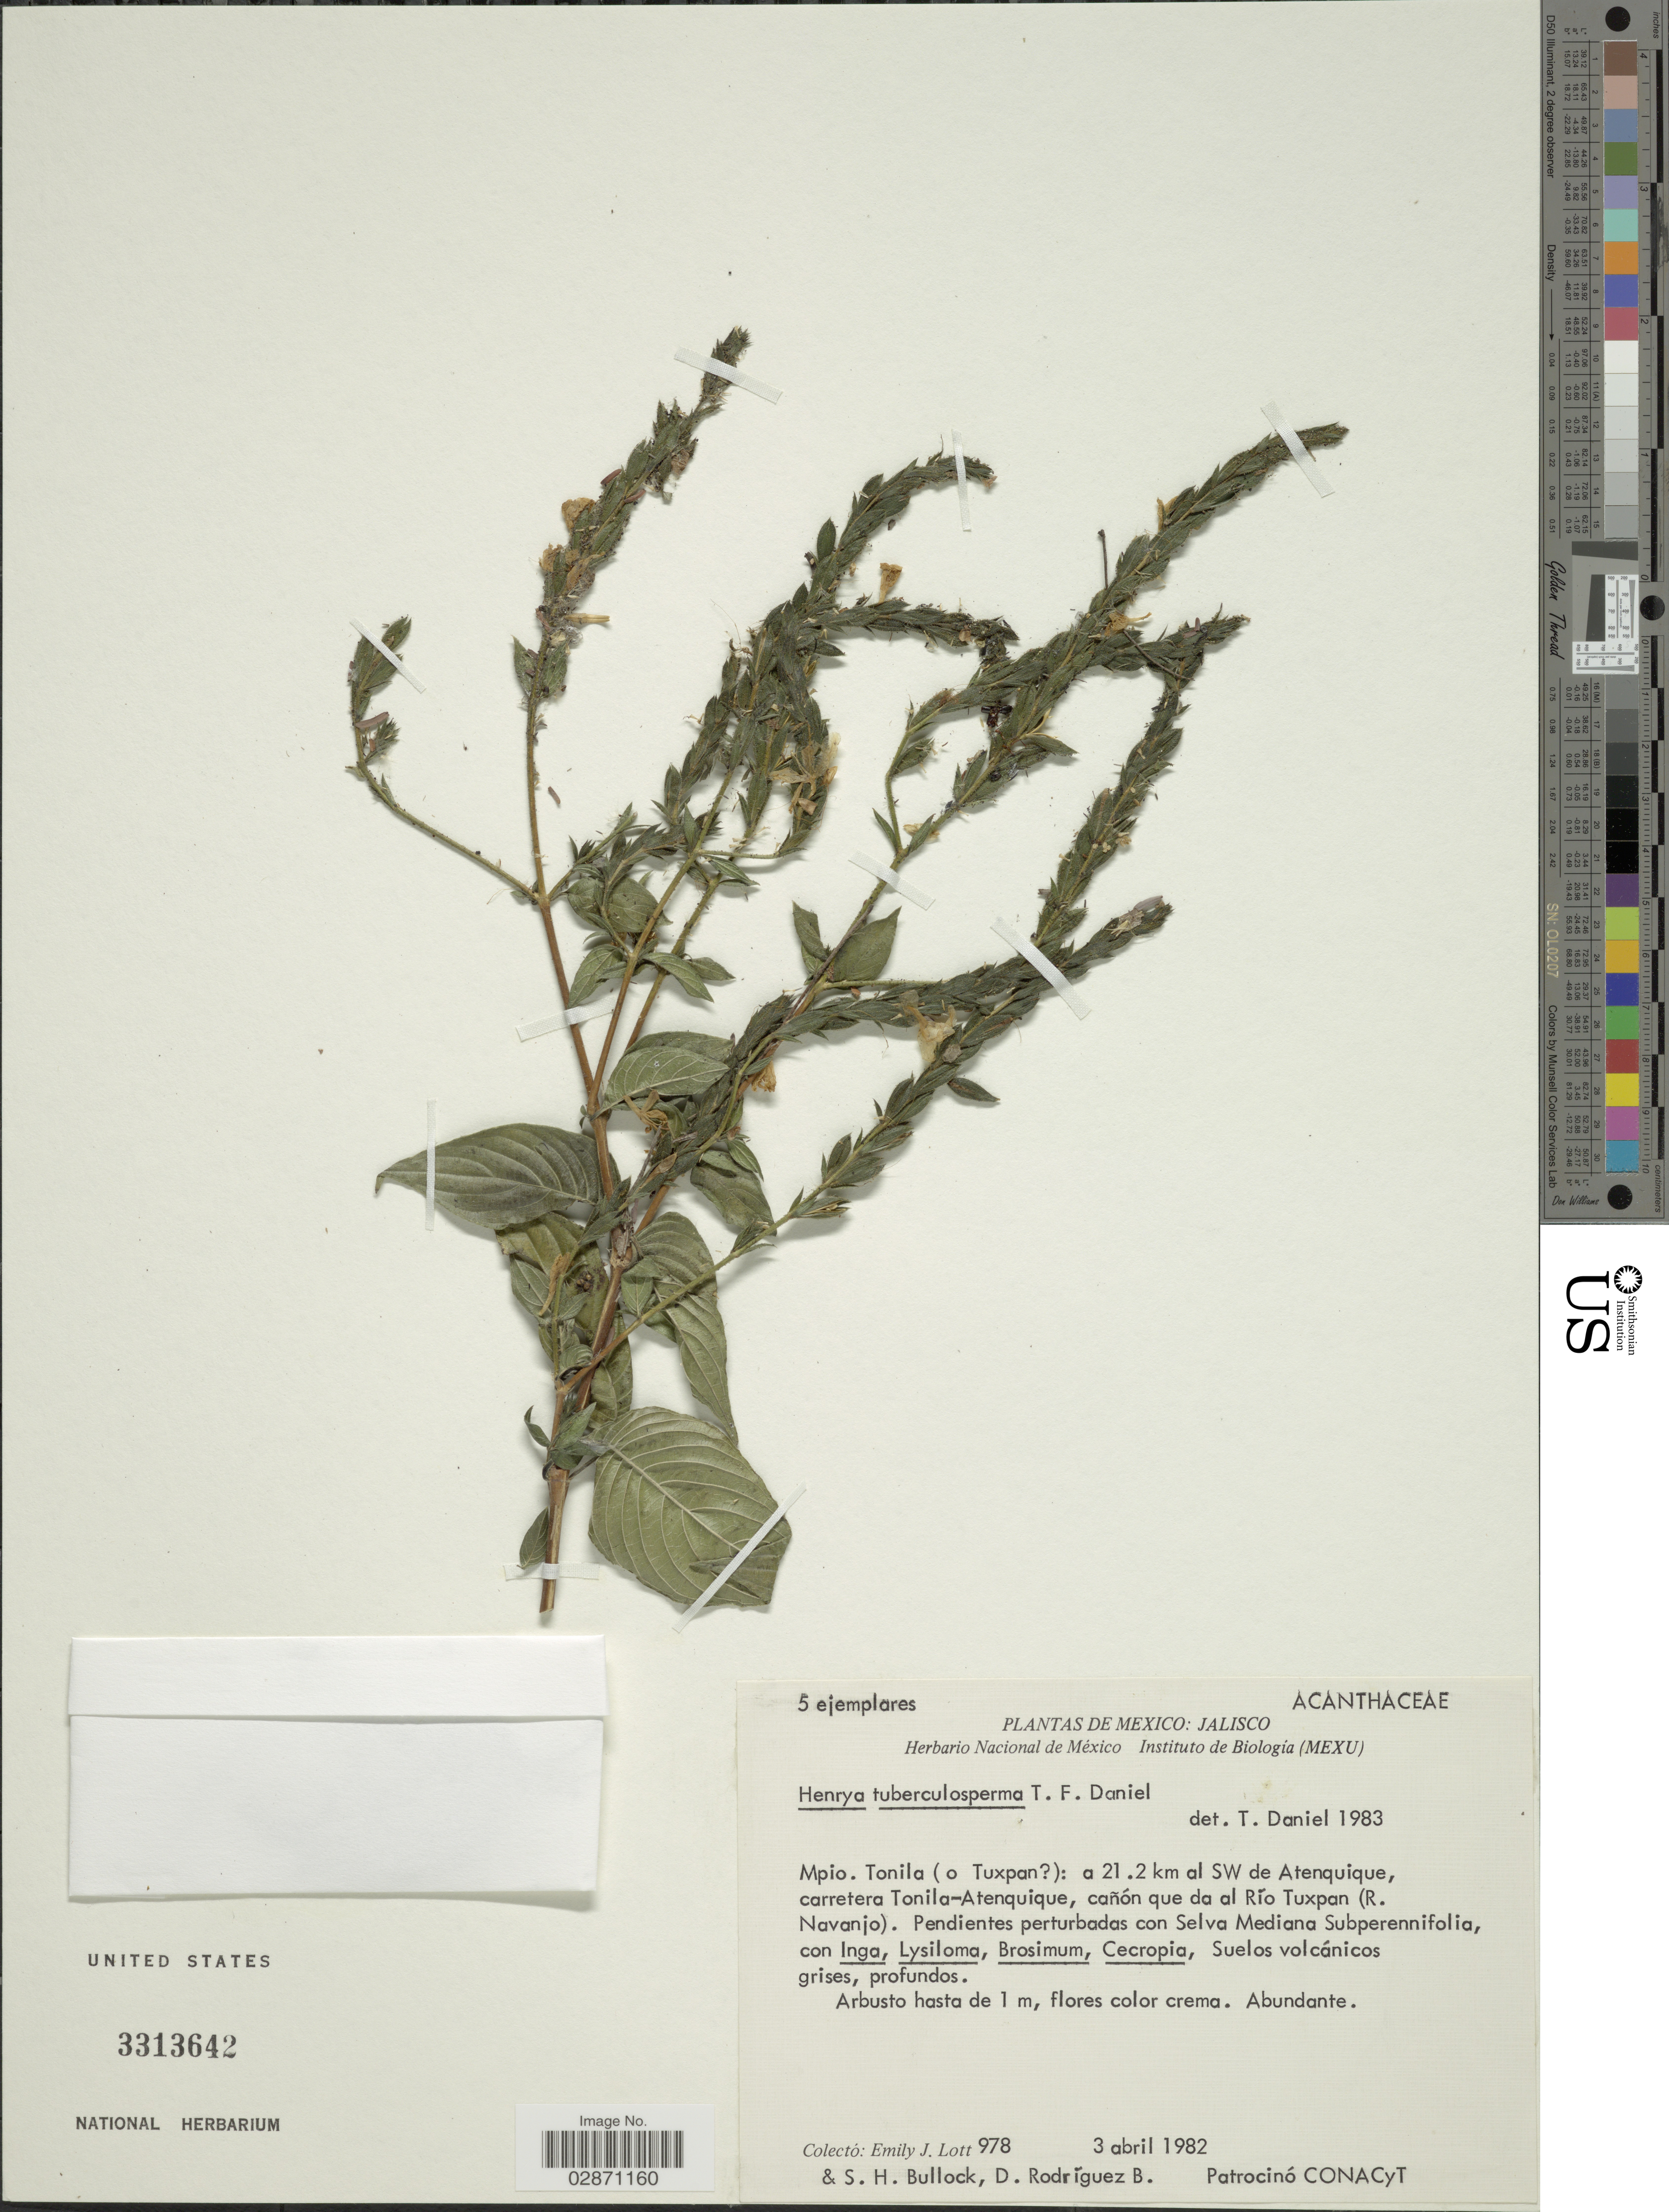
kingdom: Plantae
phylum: Tracheophyta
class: Magnoliopsida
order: Lamiales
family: Acanthaceae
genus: Henrya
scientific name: Henrya tuberculosperma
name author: T.F. Daniel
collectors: E. J. Lott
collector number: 978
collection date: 1982-04-03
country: Mexico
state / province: Jalisco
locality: Mpio. Tonila (o Tuxpan [unsure placement]): a 21.2 km al SW de Atenquique, carretera Tonila-Atenquique, cañón que da al Río Tuxpan (R. Navanjo).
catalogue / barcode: US 3313642